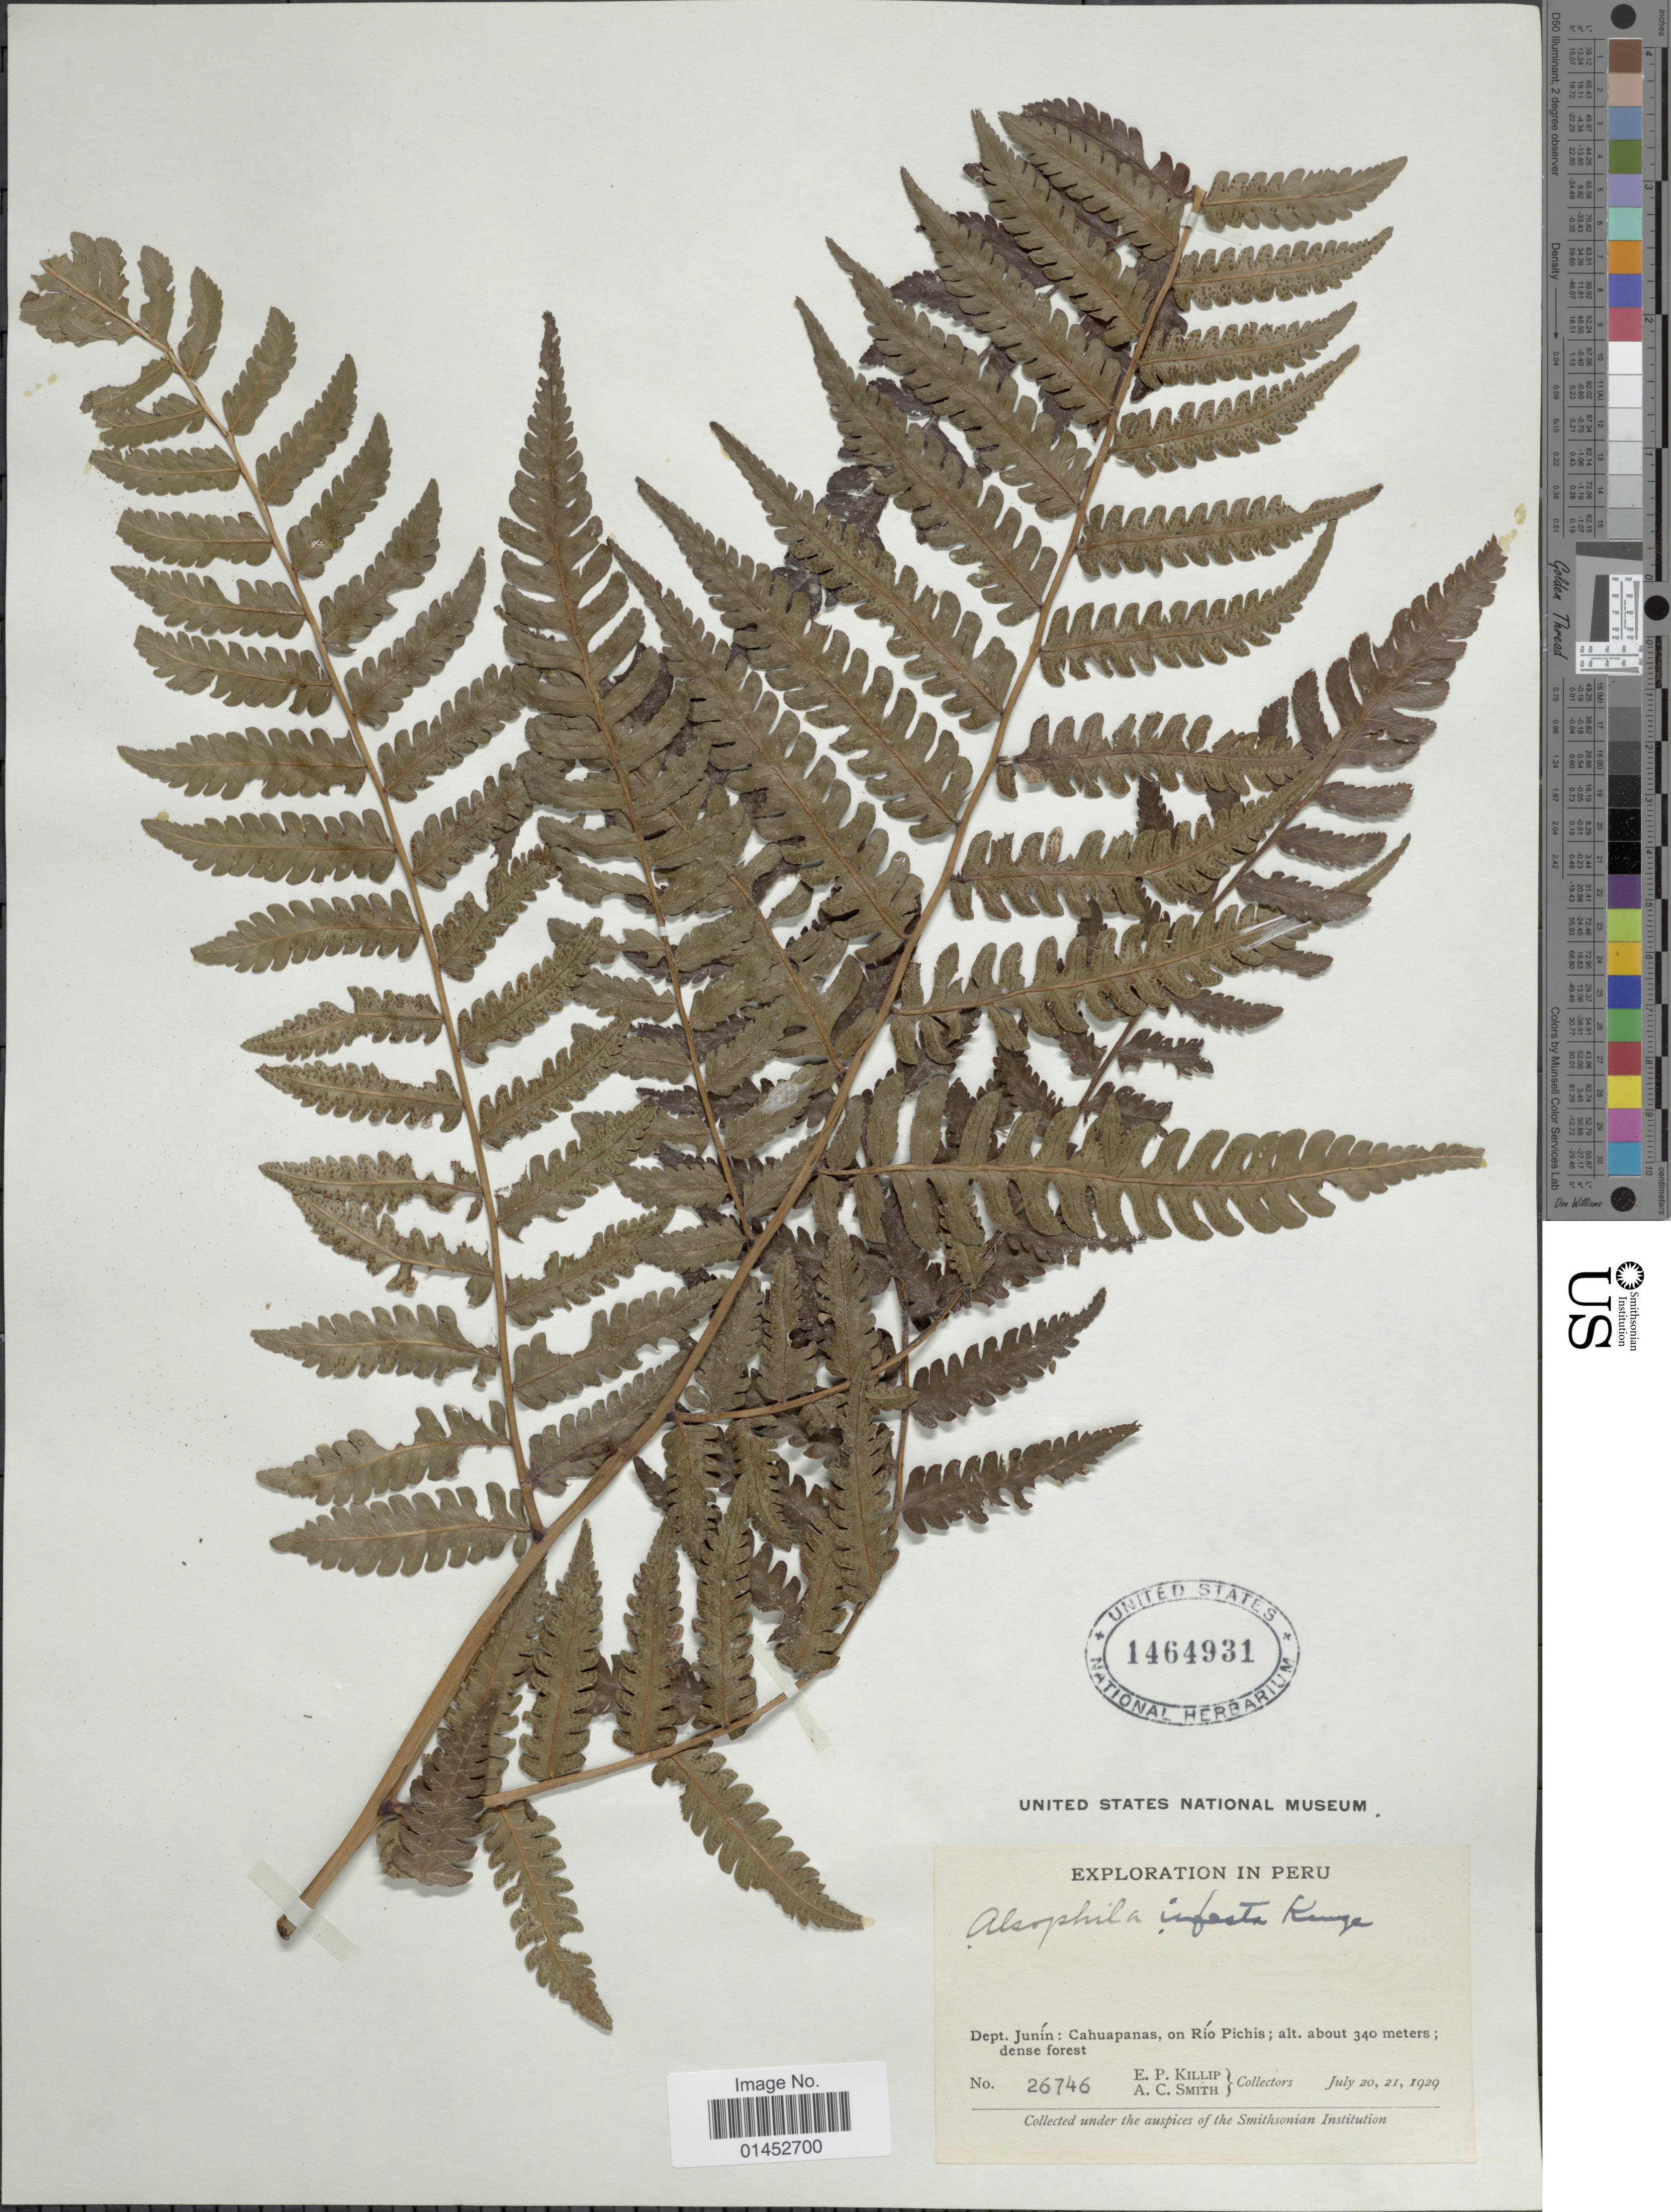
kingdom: Plantae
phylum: Tracheophyta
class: Polypodiopsida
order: Cyatheales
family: Cyatheaceae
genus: Cyathea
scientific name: Cyathea pungens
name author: (Willd.) Domin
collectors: E. P. Killip & A. C. Smith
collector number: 26746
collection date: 1929-07-20/1929-07-21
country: Peru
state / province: Junín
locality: Dept. Junín: Cahuapanas, on Río Pichis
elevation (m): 340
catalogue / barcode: US 1464931